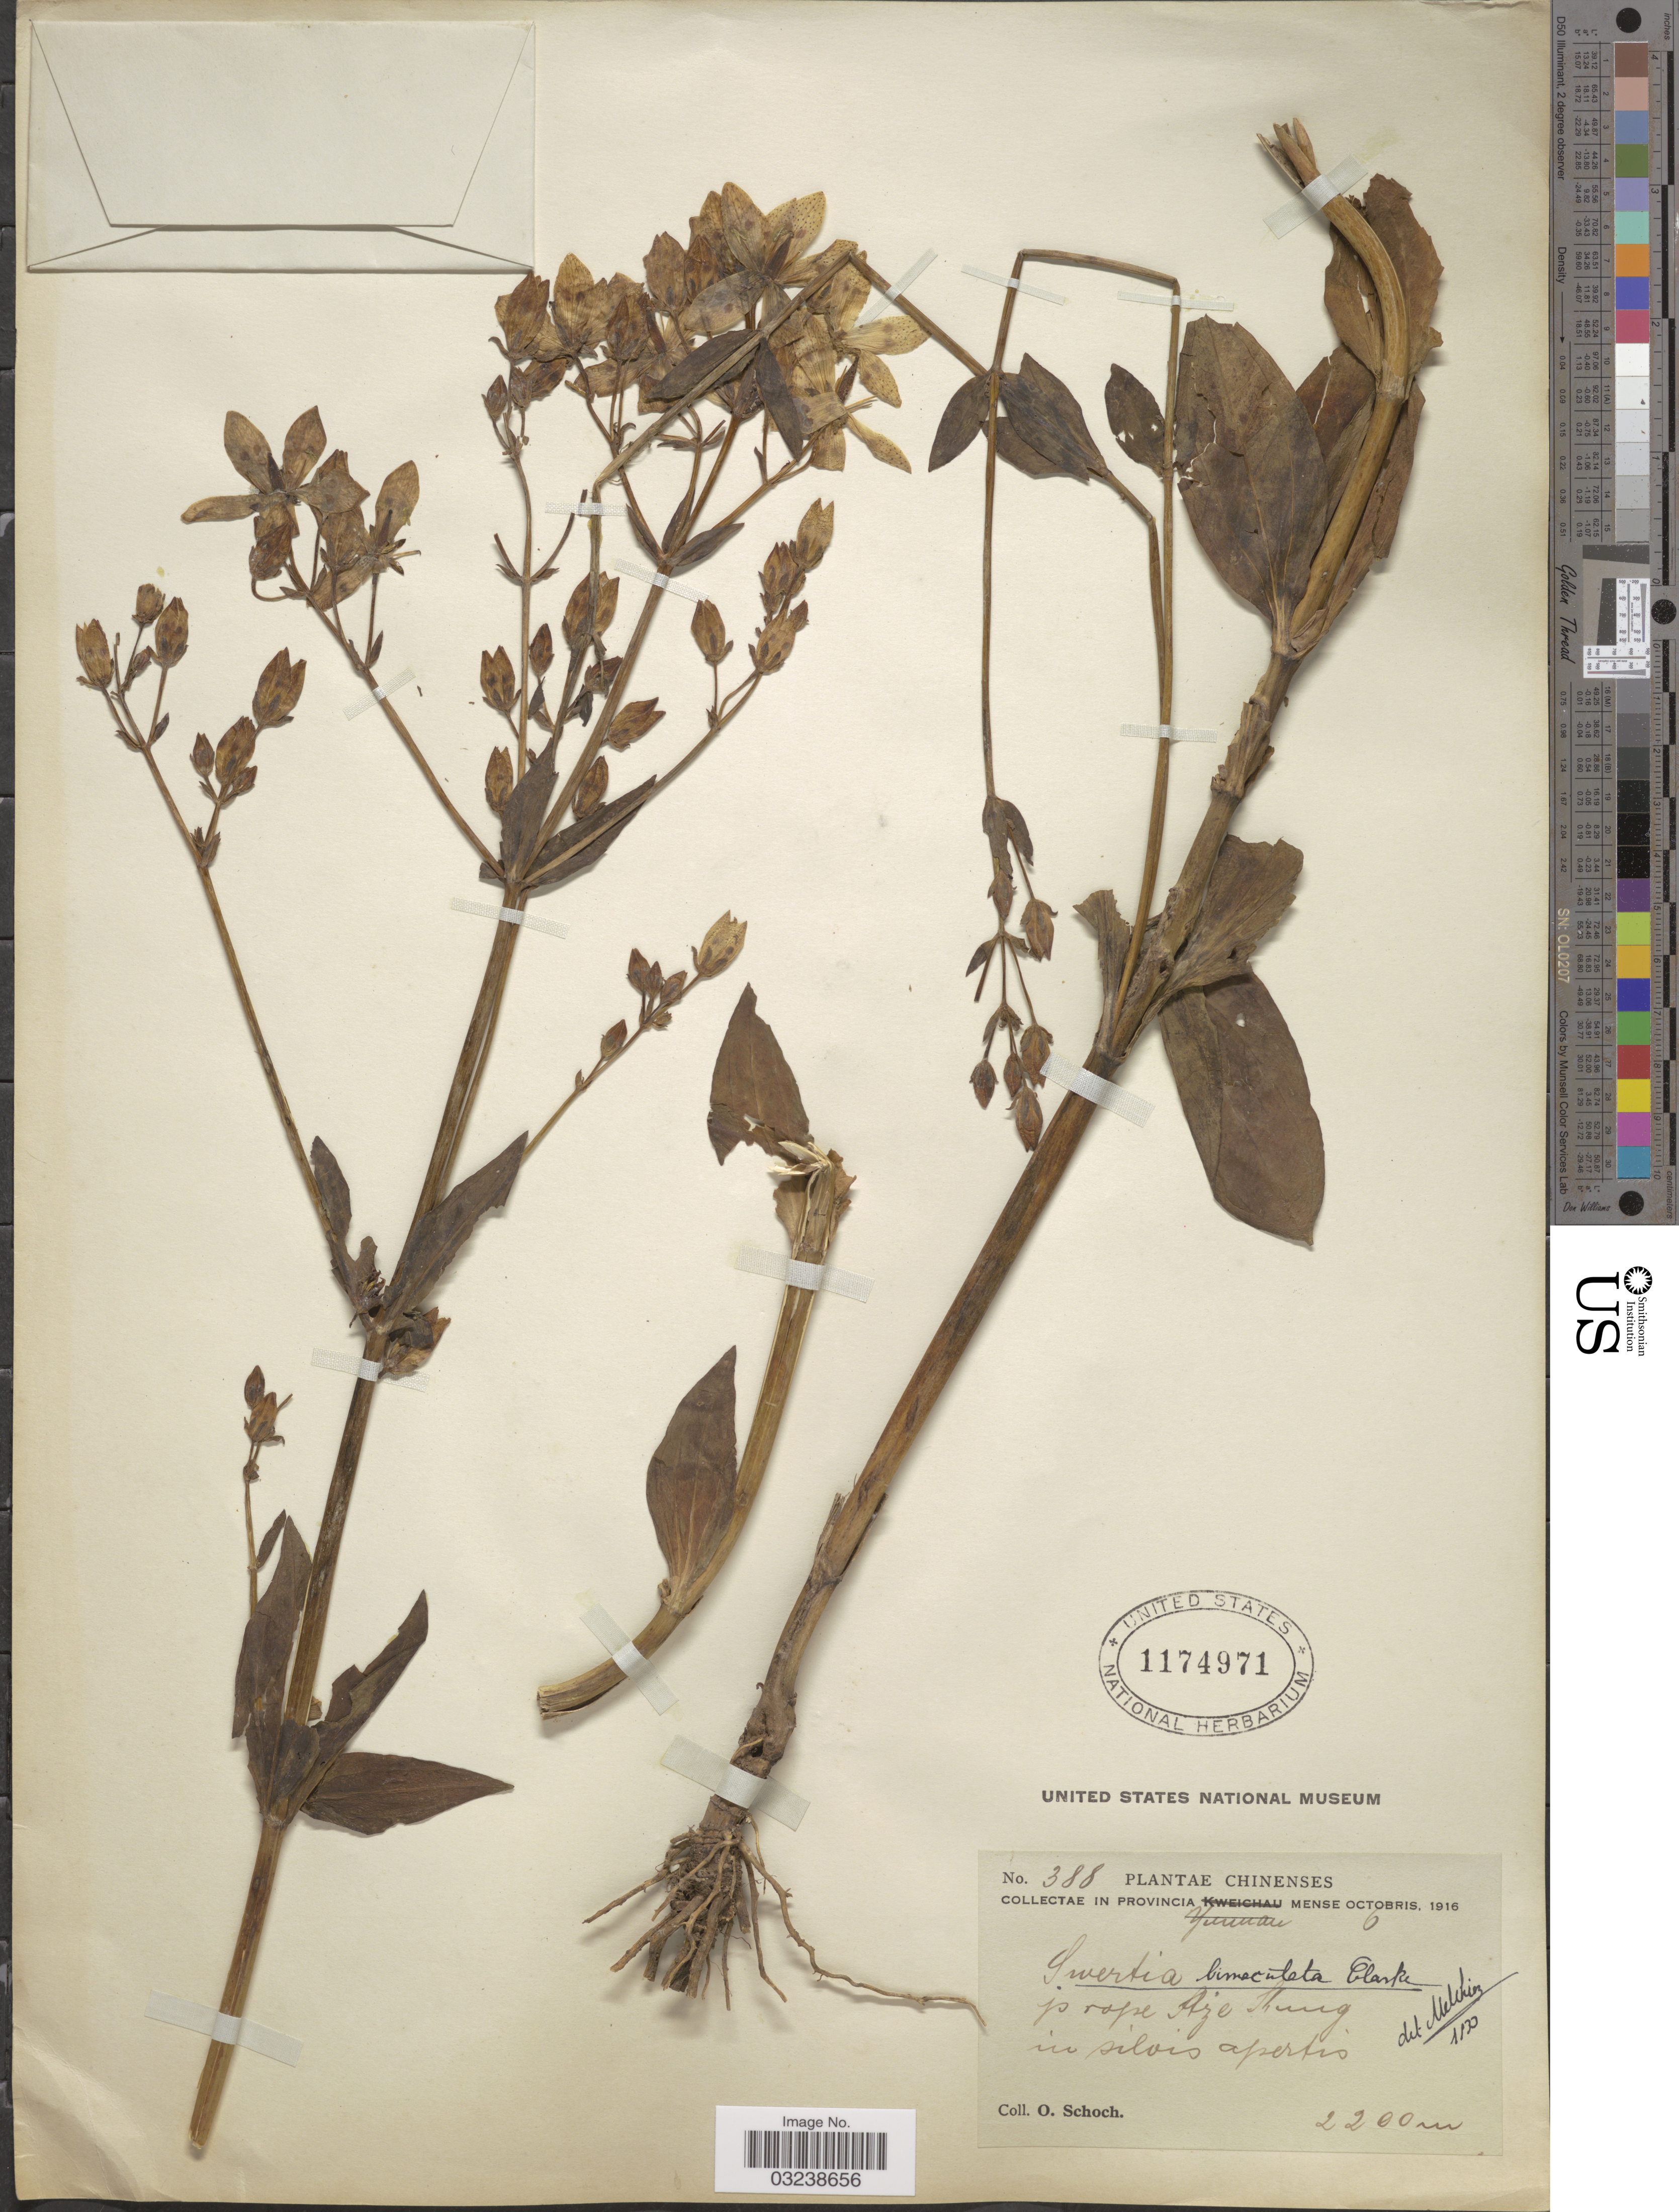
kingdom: Plantae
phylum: Tracheophyta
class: Magnoliopsida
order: Gentianales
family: Gentianaceae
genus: Swertia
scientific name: Swertia bimaculata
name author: (Siebold & Zucc.) Hook. f. & Thomson ex C.B. Clarke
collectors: O. Schoch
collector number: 388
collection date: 1916-10-06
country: China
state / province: Yunnan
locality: Prope Azie Kung [interpreted] in silvis apertis.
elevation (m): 2200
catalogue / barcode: US 1174971